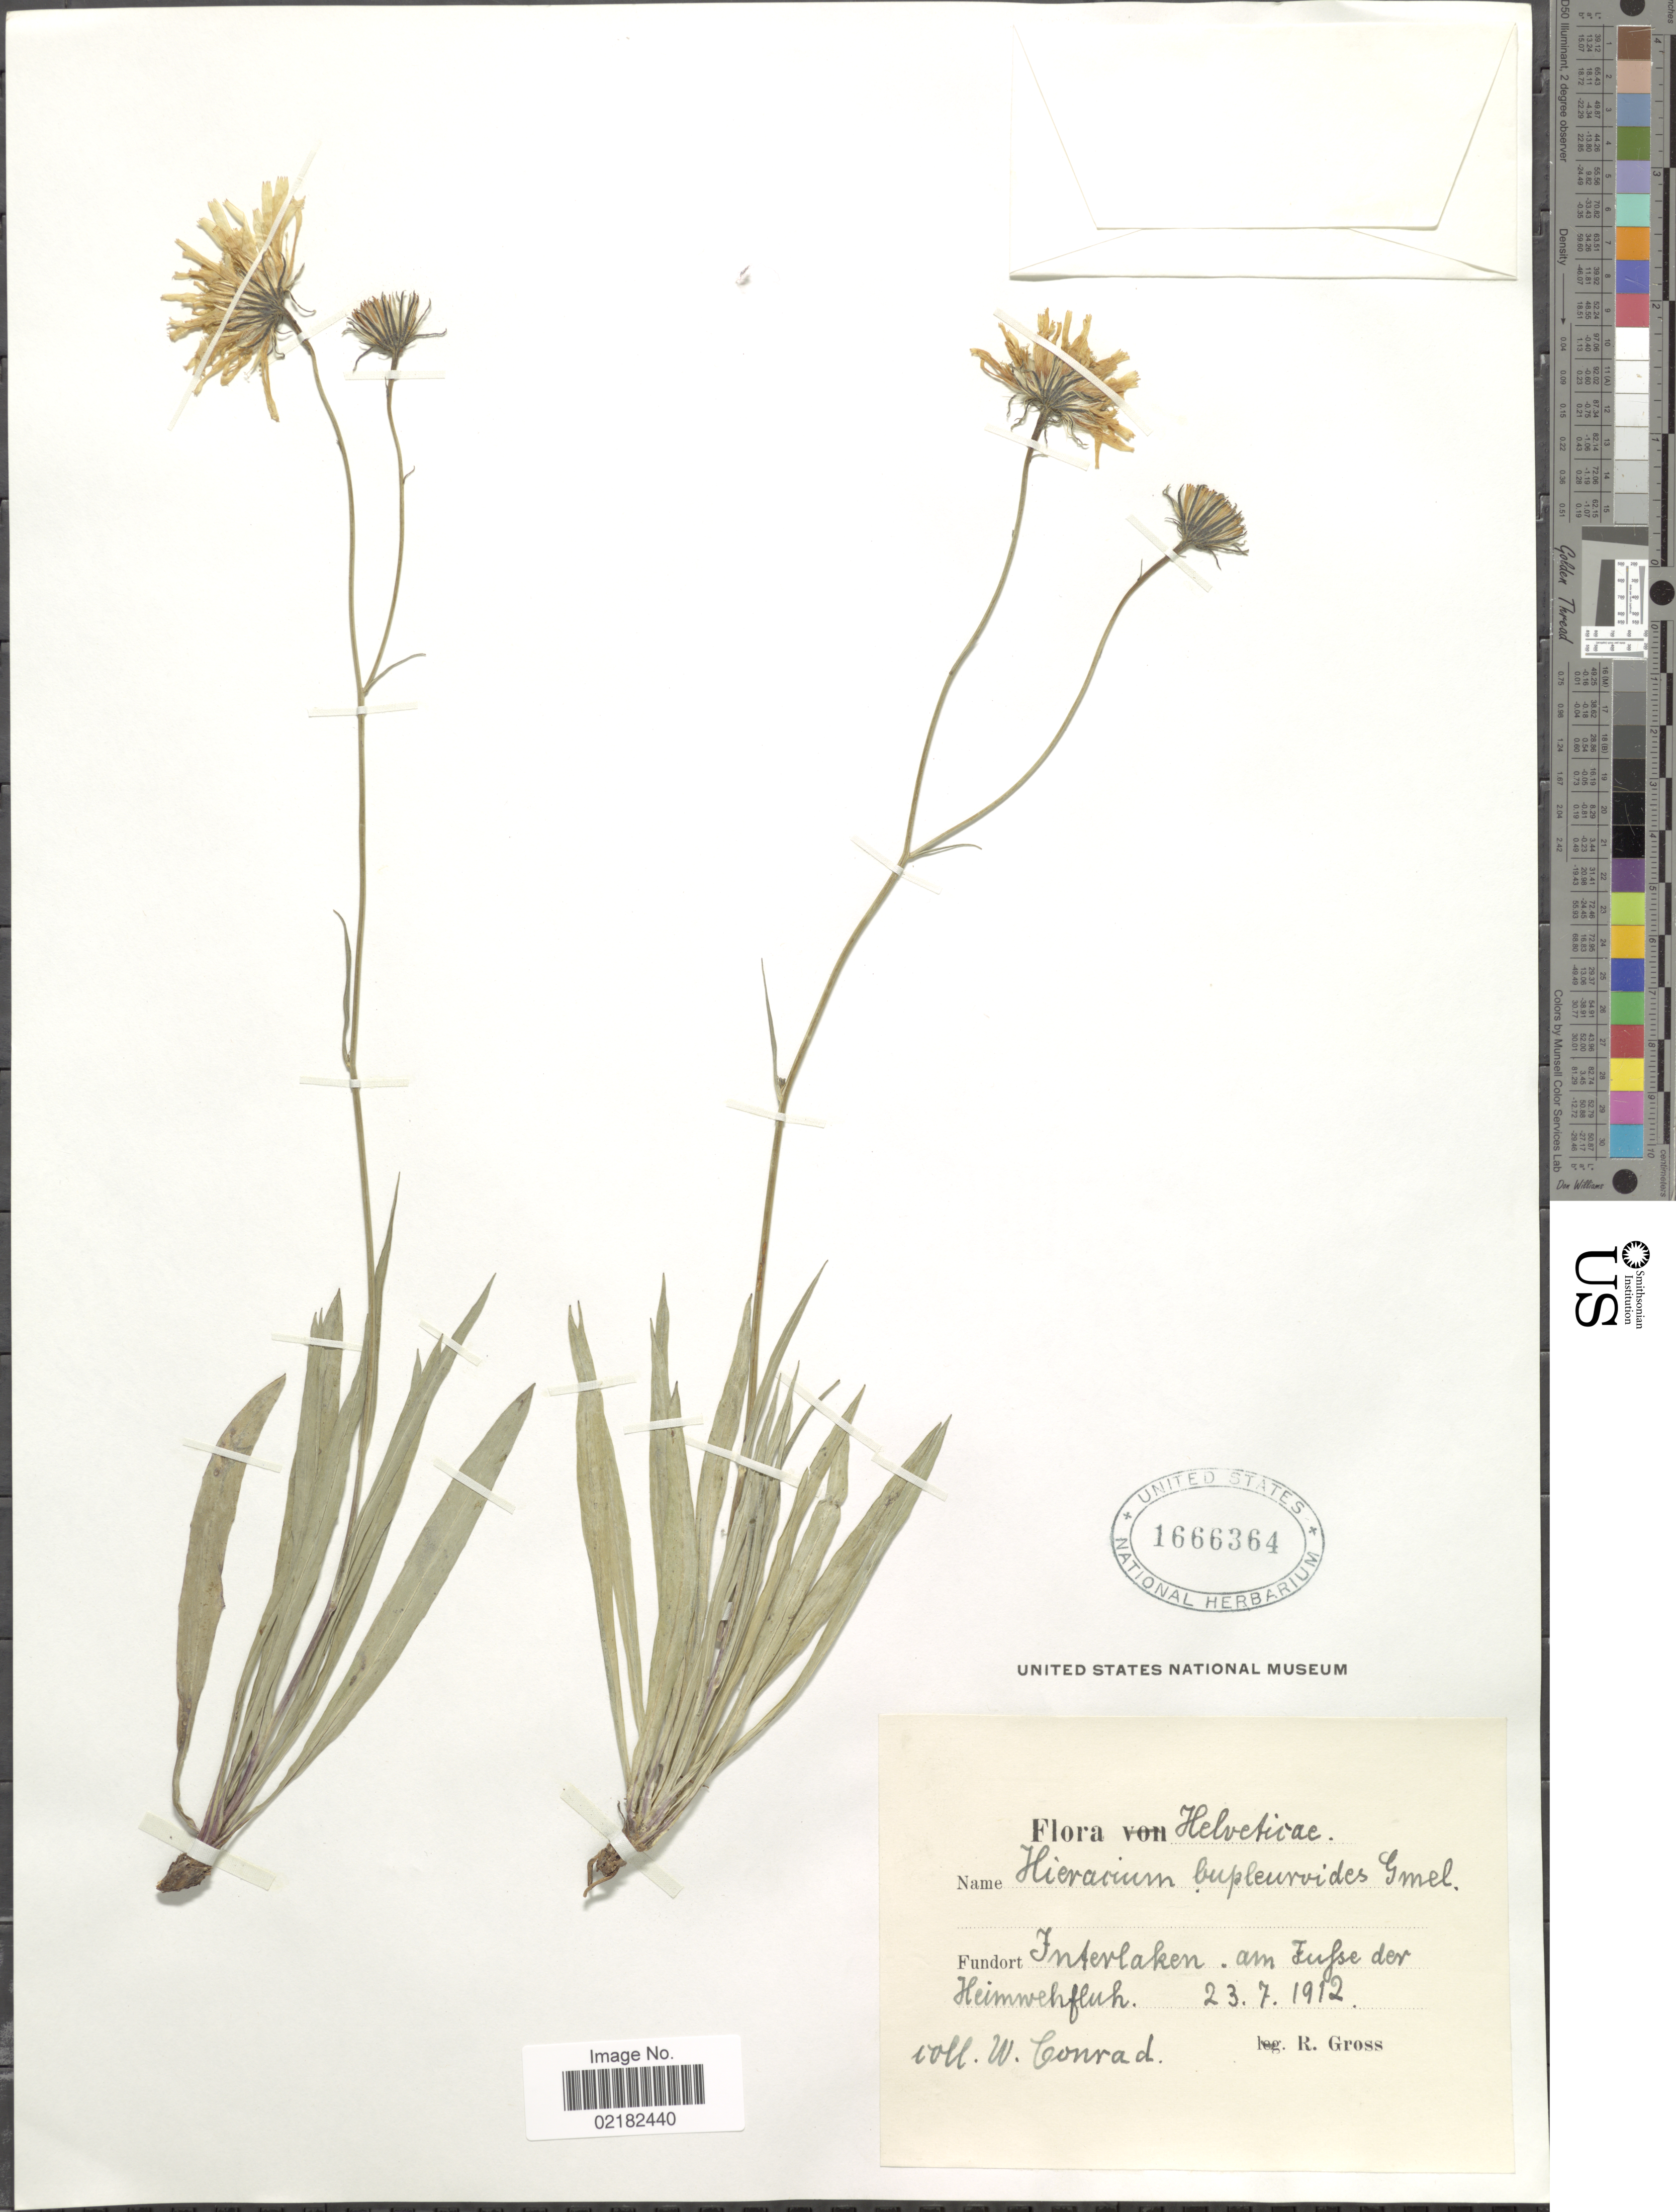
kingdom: Plantae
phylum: Tracheophyta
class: Magnoliopsida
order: Asterales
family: Asteraceae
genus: Hieracium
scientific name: Hieracium bupleuroides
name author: C.C. Gmel.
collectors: W. Conrad & R. Gross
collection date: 1912-07-23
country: Switzerland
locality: Helvetica, Interlaken, am Fusse der Heimwehfluh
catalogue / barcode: US 1666364